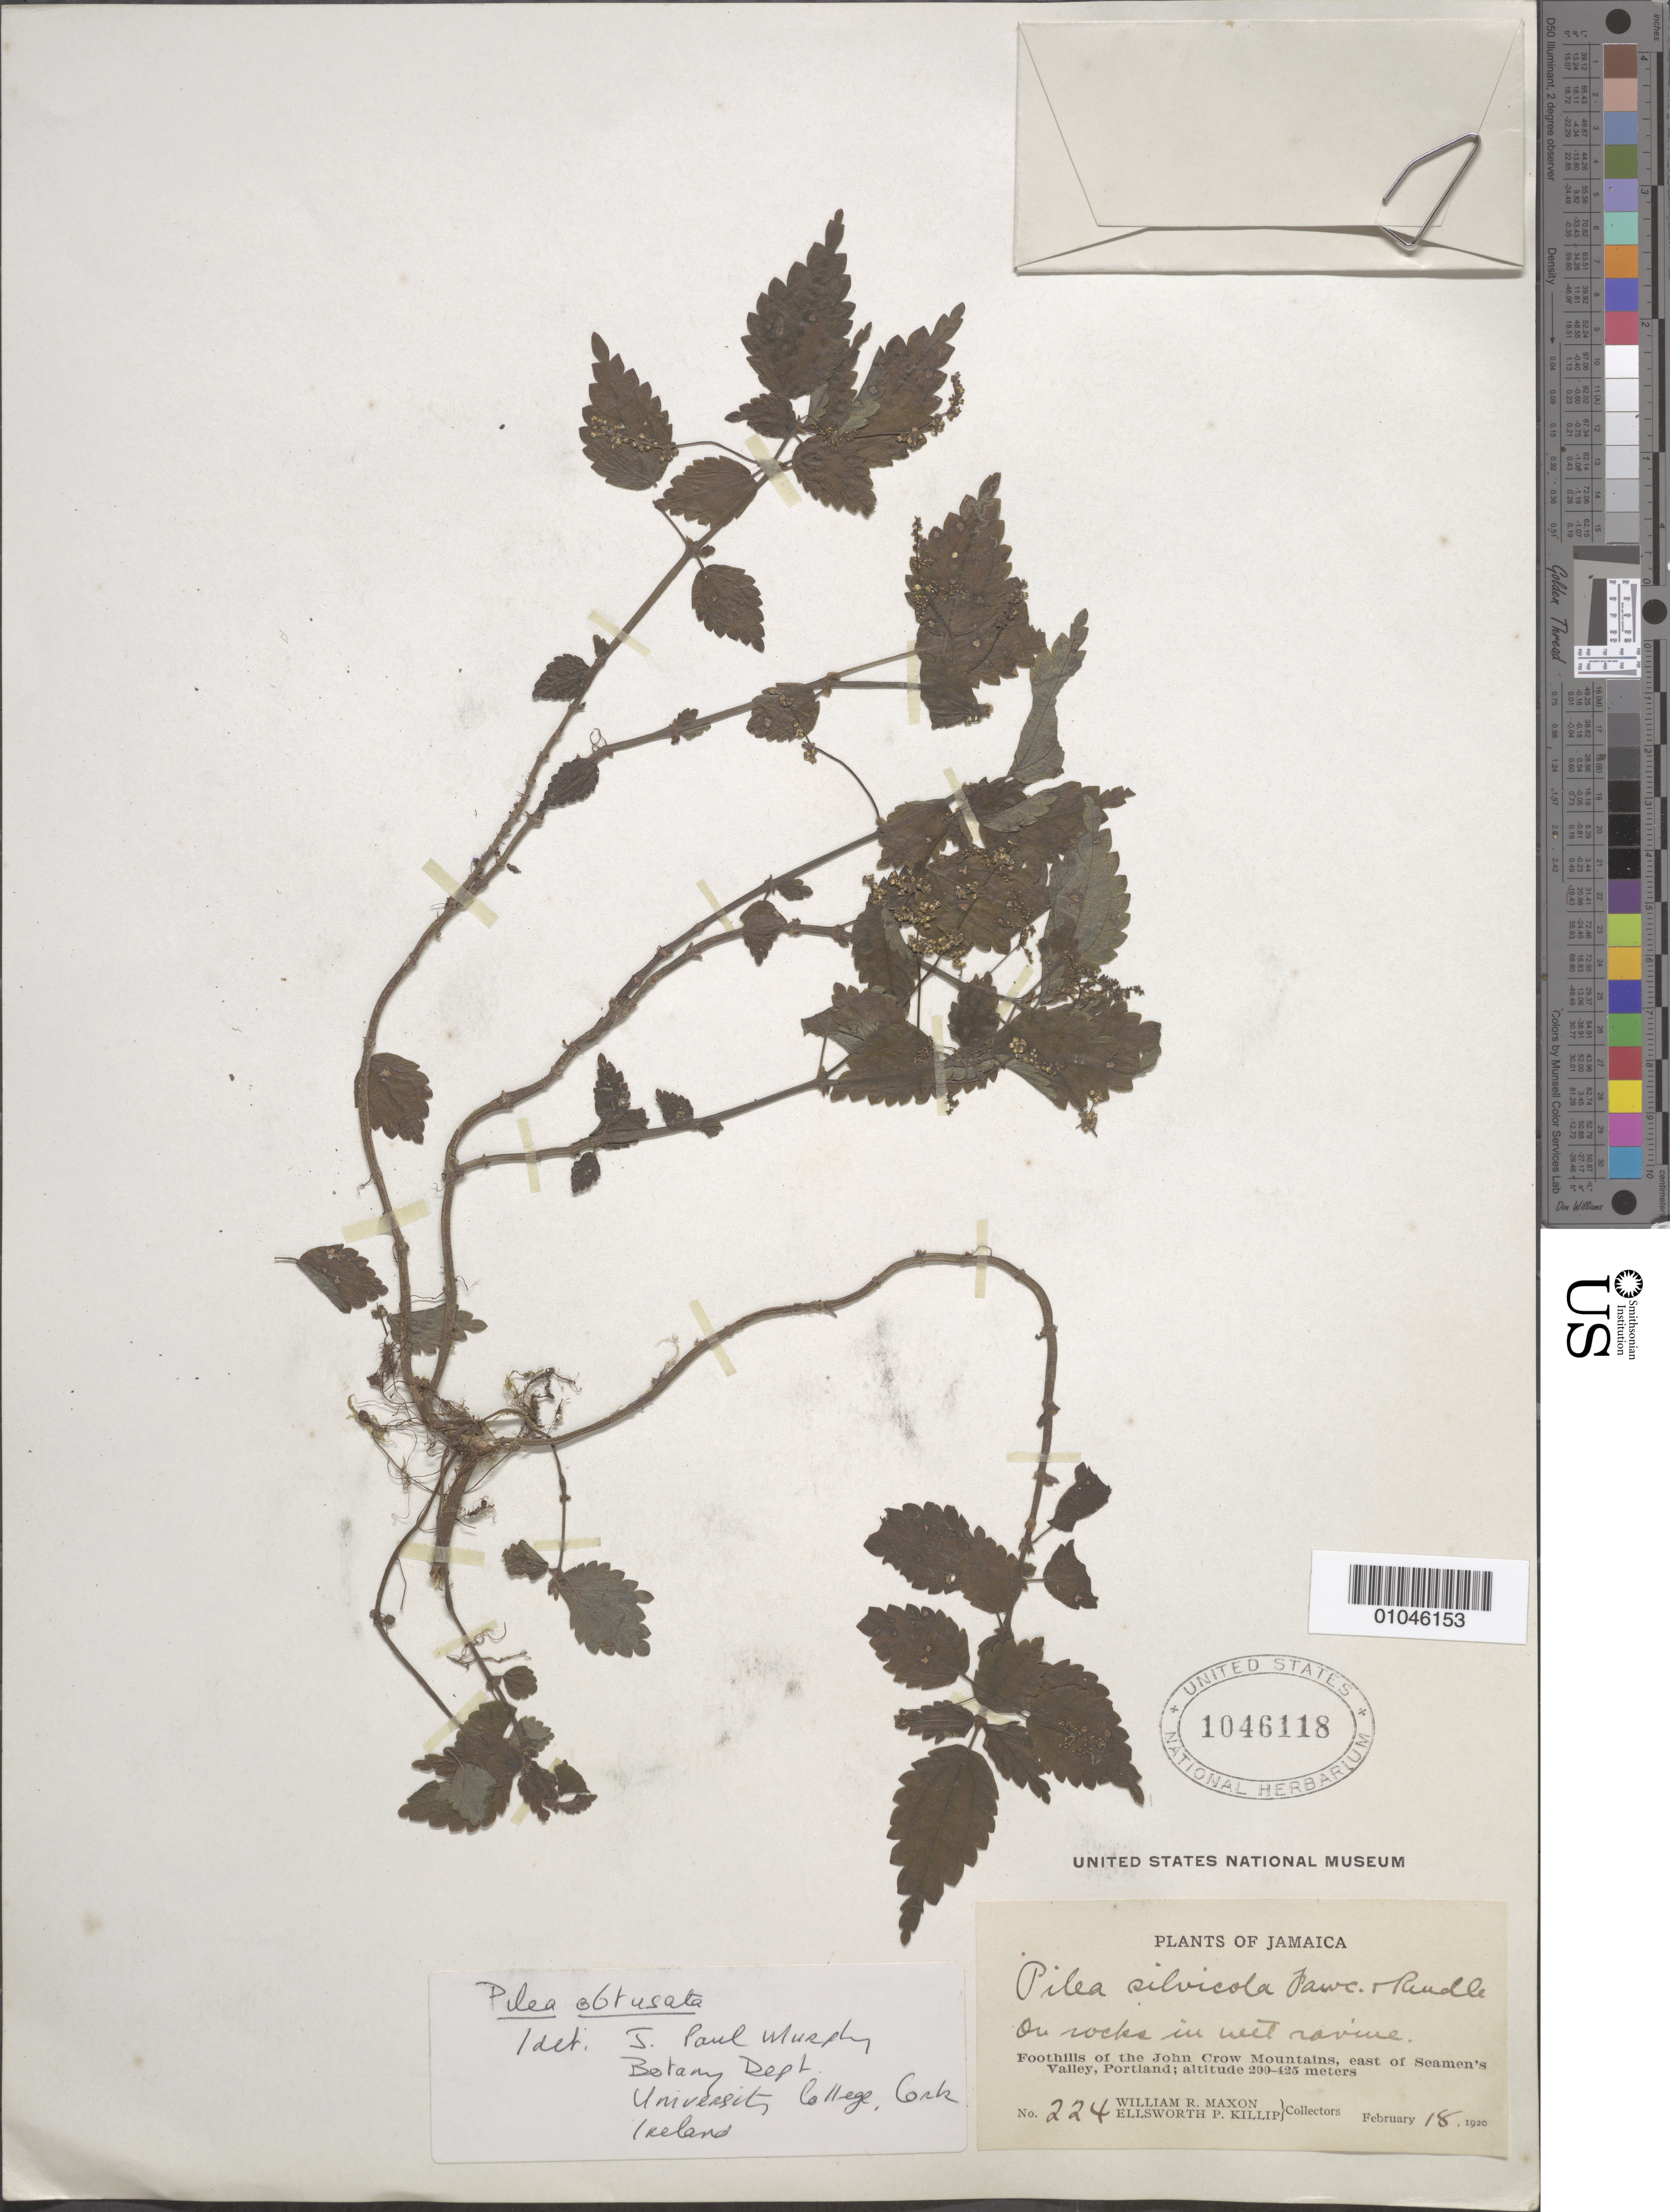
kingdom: Plantae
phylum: Tracheophyta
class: Magnoliopsida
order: Rosales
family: Urticaceae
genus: Pilea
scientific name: Pilea obtusata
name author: Liebm.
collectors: W. R. Maxon & E. P. Killip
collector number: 224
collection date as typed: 18 Feb 1920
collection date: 1920-02-18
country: Jamaica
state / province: Portland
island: Jamaica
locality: On rocks in wet ravine. Foothills of the John Crow Mts. E of Seamen's Valley, Portland.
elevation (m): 200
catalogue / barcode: US 1046118